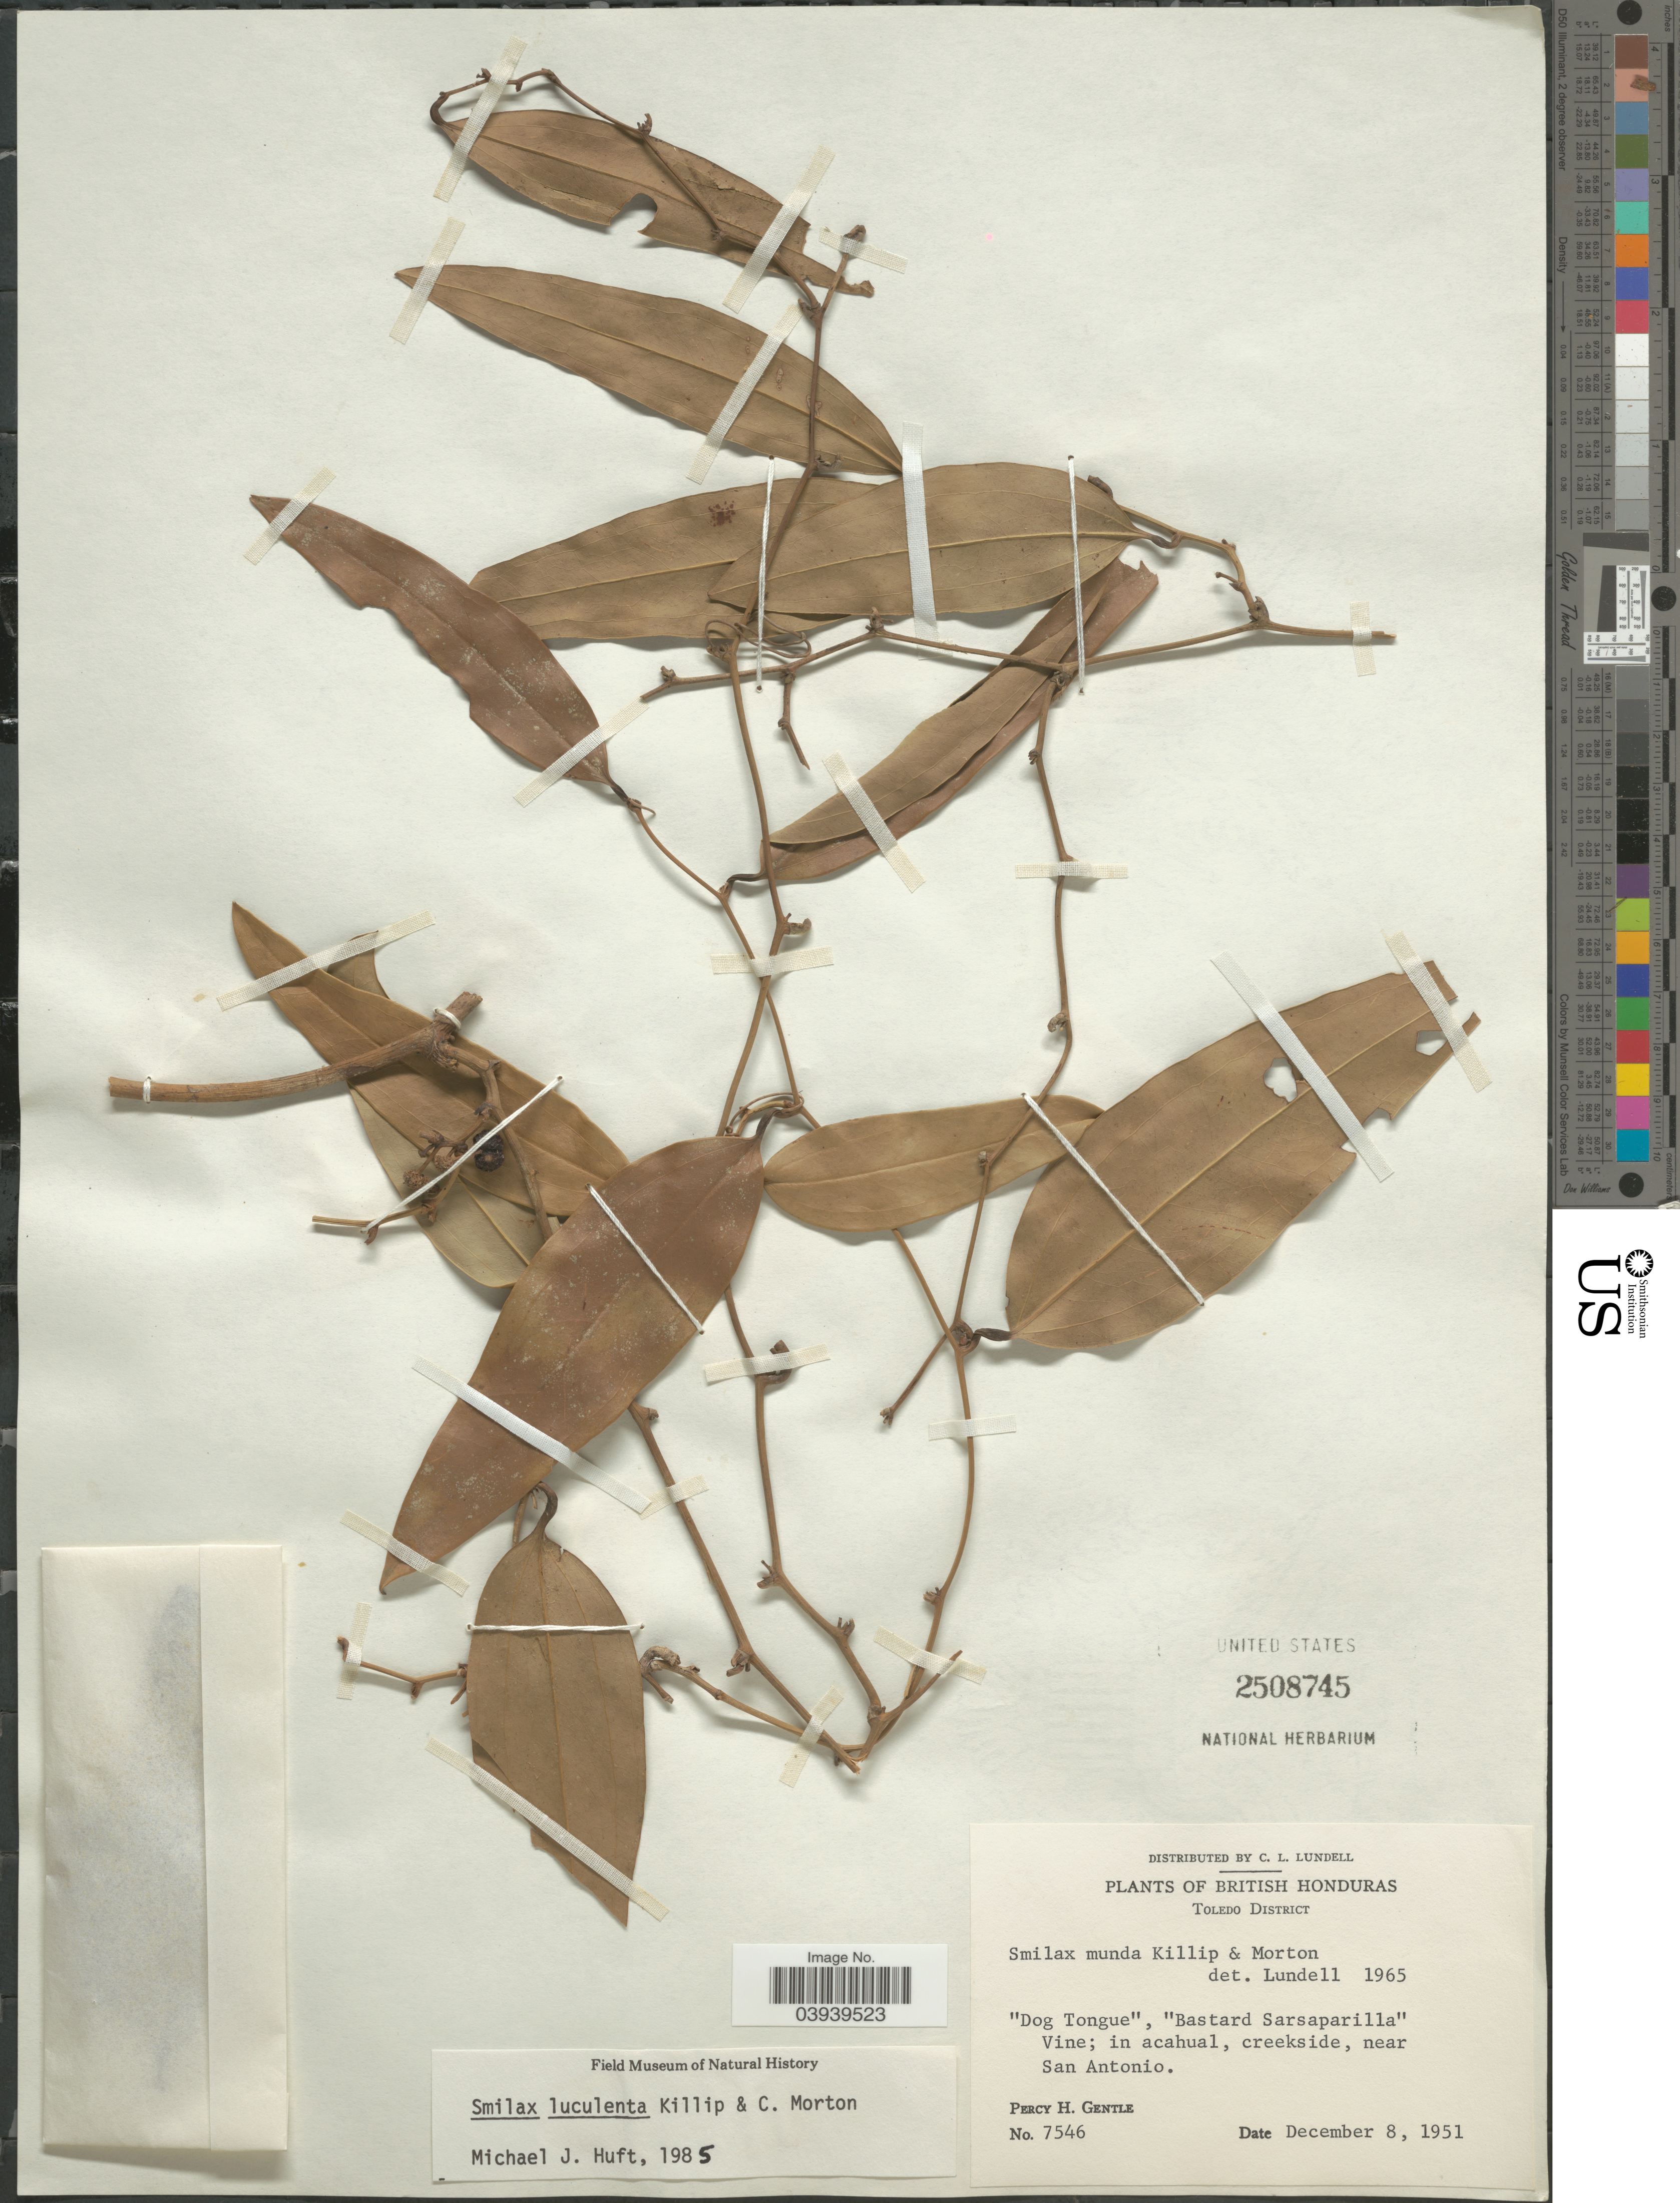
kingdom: Plantae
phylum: Tracheophyta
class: Liliopsida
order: Liliales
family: Smilacaceae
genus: Smilax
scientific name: Smilax luculenta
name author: Killip & C.V. Morton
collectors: P. H. Gentle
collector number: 7546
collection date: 1951-12-08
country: Belize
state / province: Toledo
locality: British Honduras. Toledo District. Near San Antonio.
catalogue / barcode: US 2508745